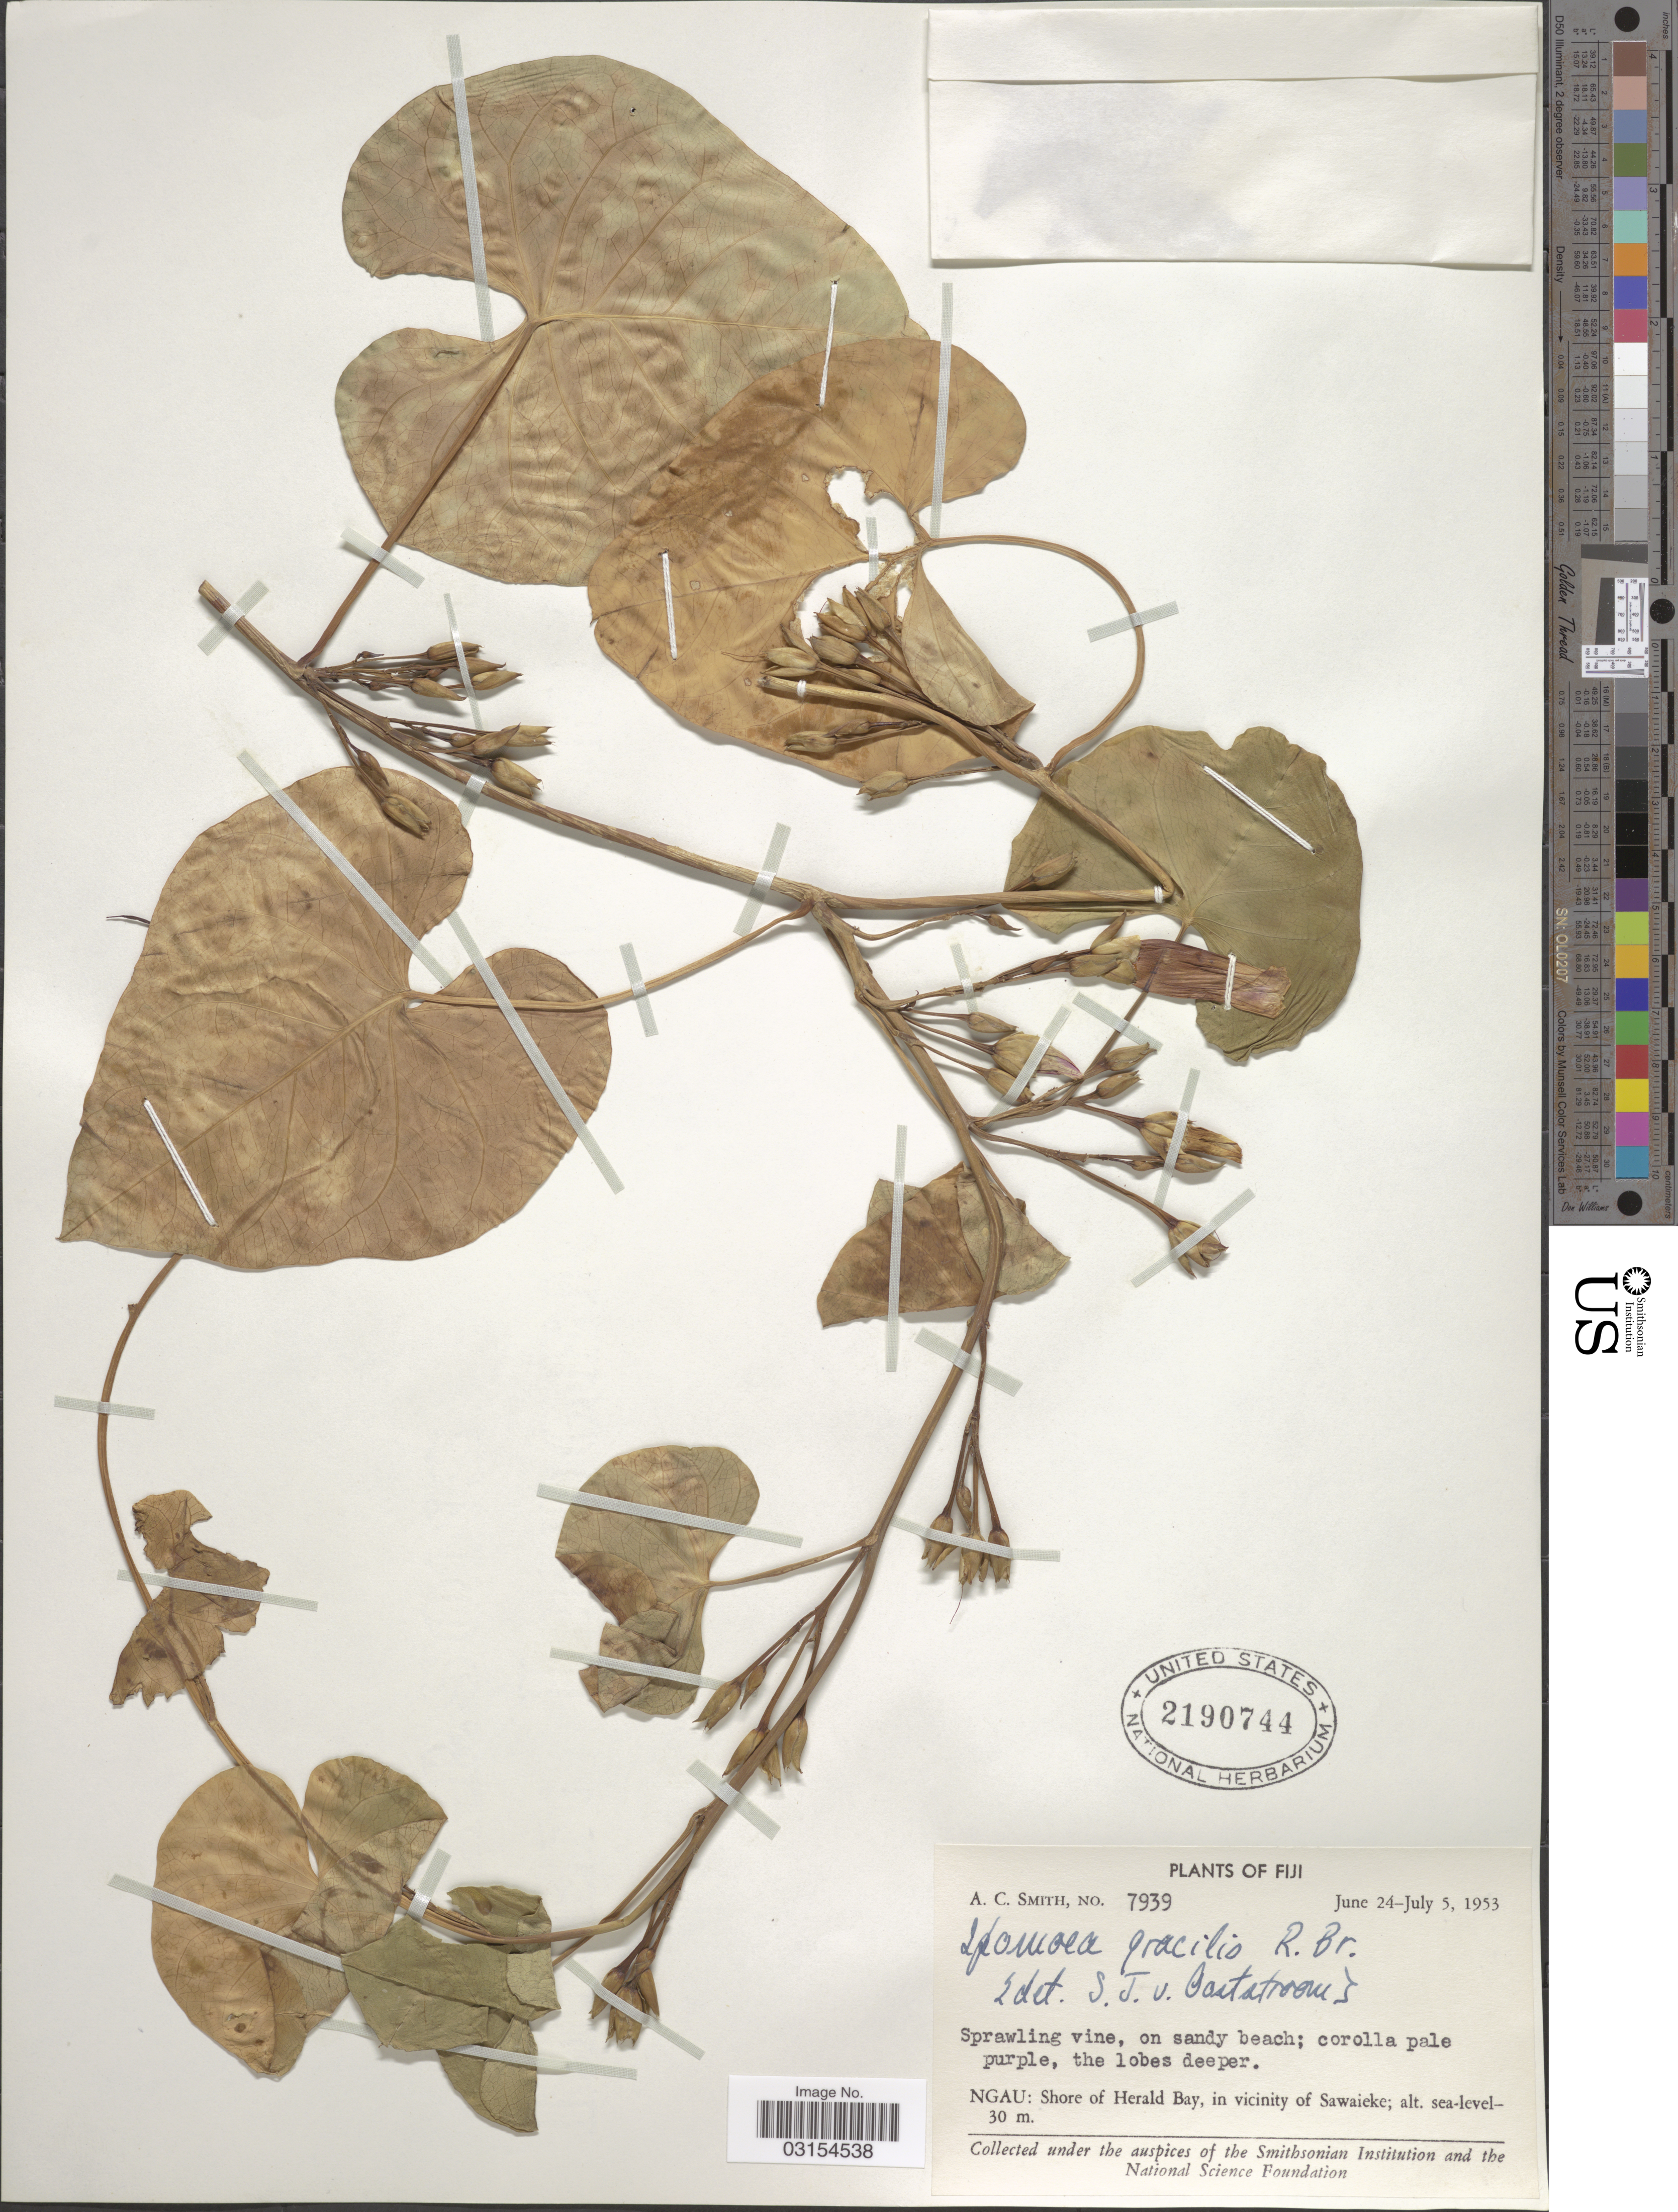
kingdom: Plantae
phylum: Tracheophyta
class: Magnoliopsida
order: Solanales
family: Convolvulaceae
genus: Ipomoea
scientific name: Ipomoea littoralis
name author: Blume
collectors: A. C. Smith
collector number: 7939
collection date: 1953-06-24/1953-07-05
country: Fiji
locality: Ngau: Shore of Herald Bay, in vicinity of Sawaieke.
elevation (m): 0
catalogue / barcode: US 2190744